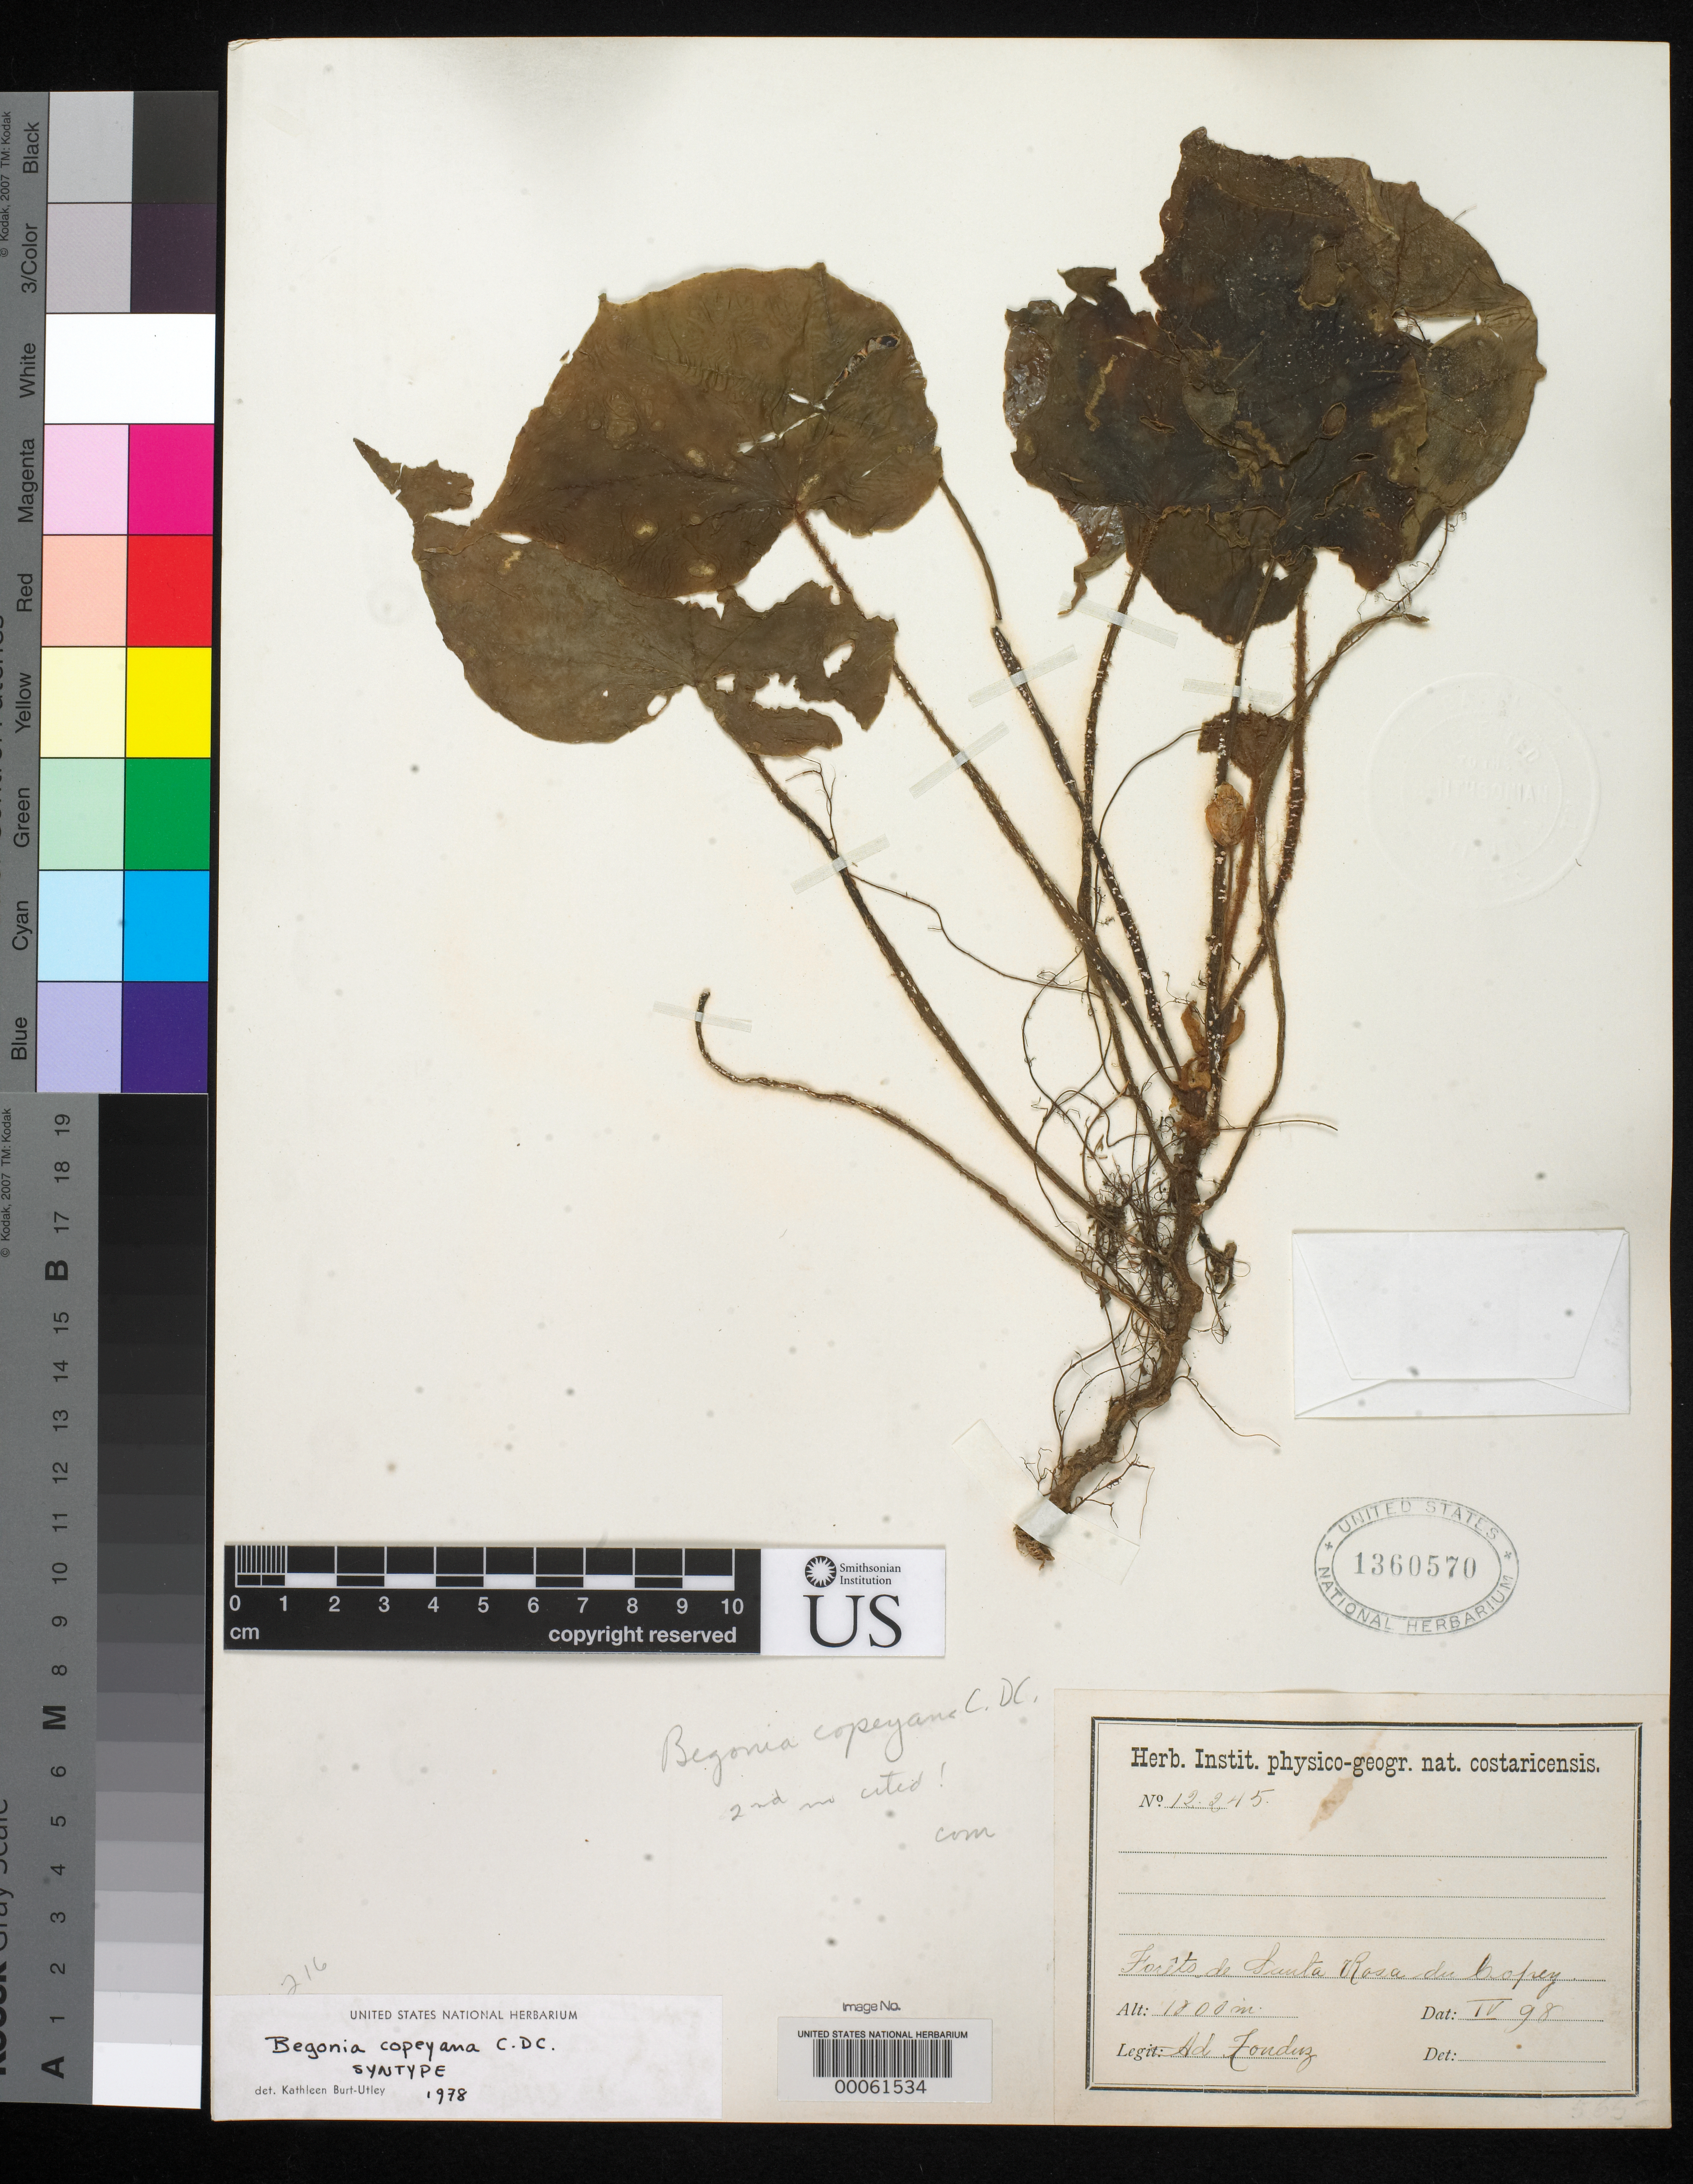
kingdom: Plantae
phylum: Tracheophyta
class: Magnoliopsida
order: Cucurbitales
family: Begoniaceae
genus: Begonia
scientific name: Begonia copeyana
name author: C. DC.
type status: Syntype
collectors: A. Tonduz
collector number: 12245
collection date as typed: Apr 1898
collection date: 1898-04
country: Costa Rica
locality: Forests of Santa Rosa de Copey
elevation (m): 1800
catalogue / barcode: US 1360570